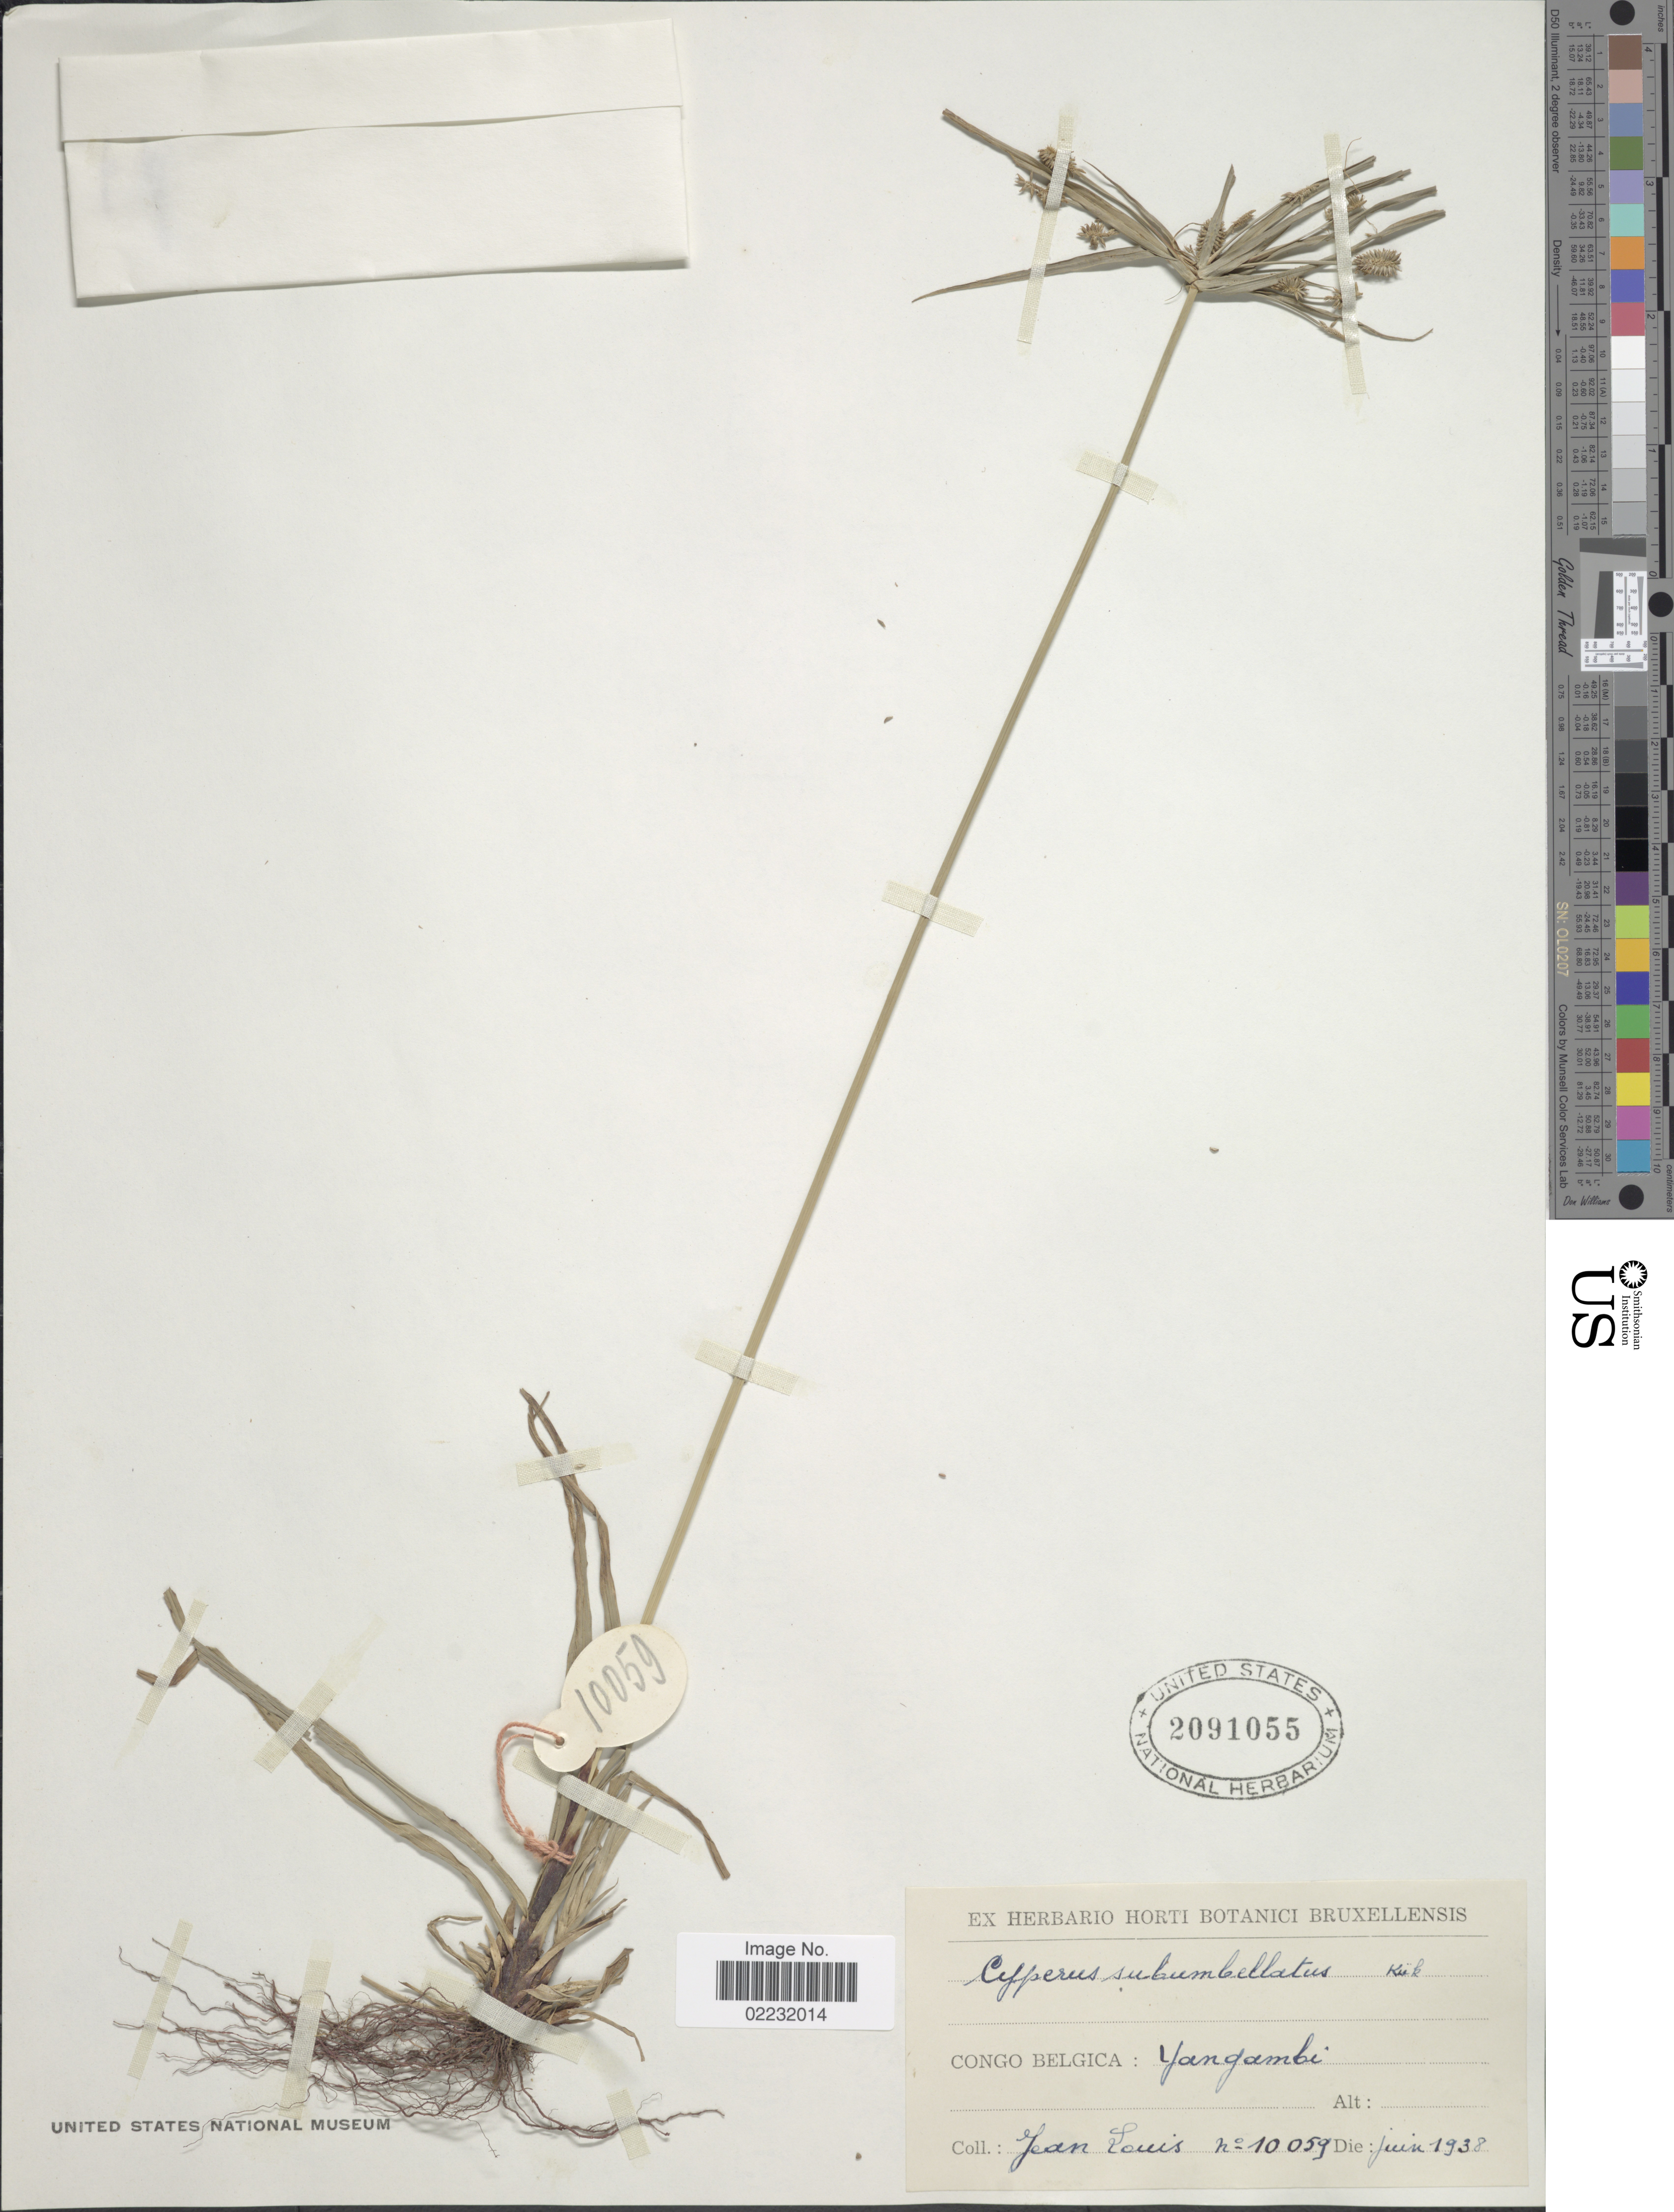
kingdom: Plantae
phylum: Tracheophyta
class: Liliopsida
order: Poales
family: Cyperaceae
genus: Cyperus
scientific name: Cyperus subumbellatus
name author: Kük.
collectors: J. Louis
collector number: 10059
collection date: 1938-06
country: Congo, Democratic Republic of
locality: Congo Belgica: Yangambi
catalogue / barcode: US 2091055